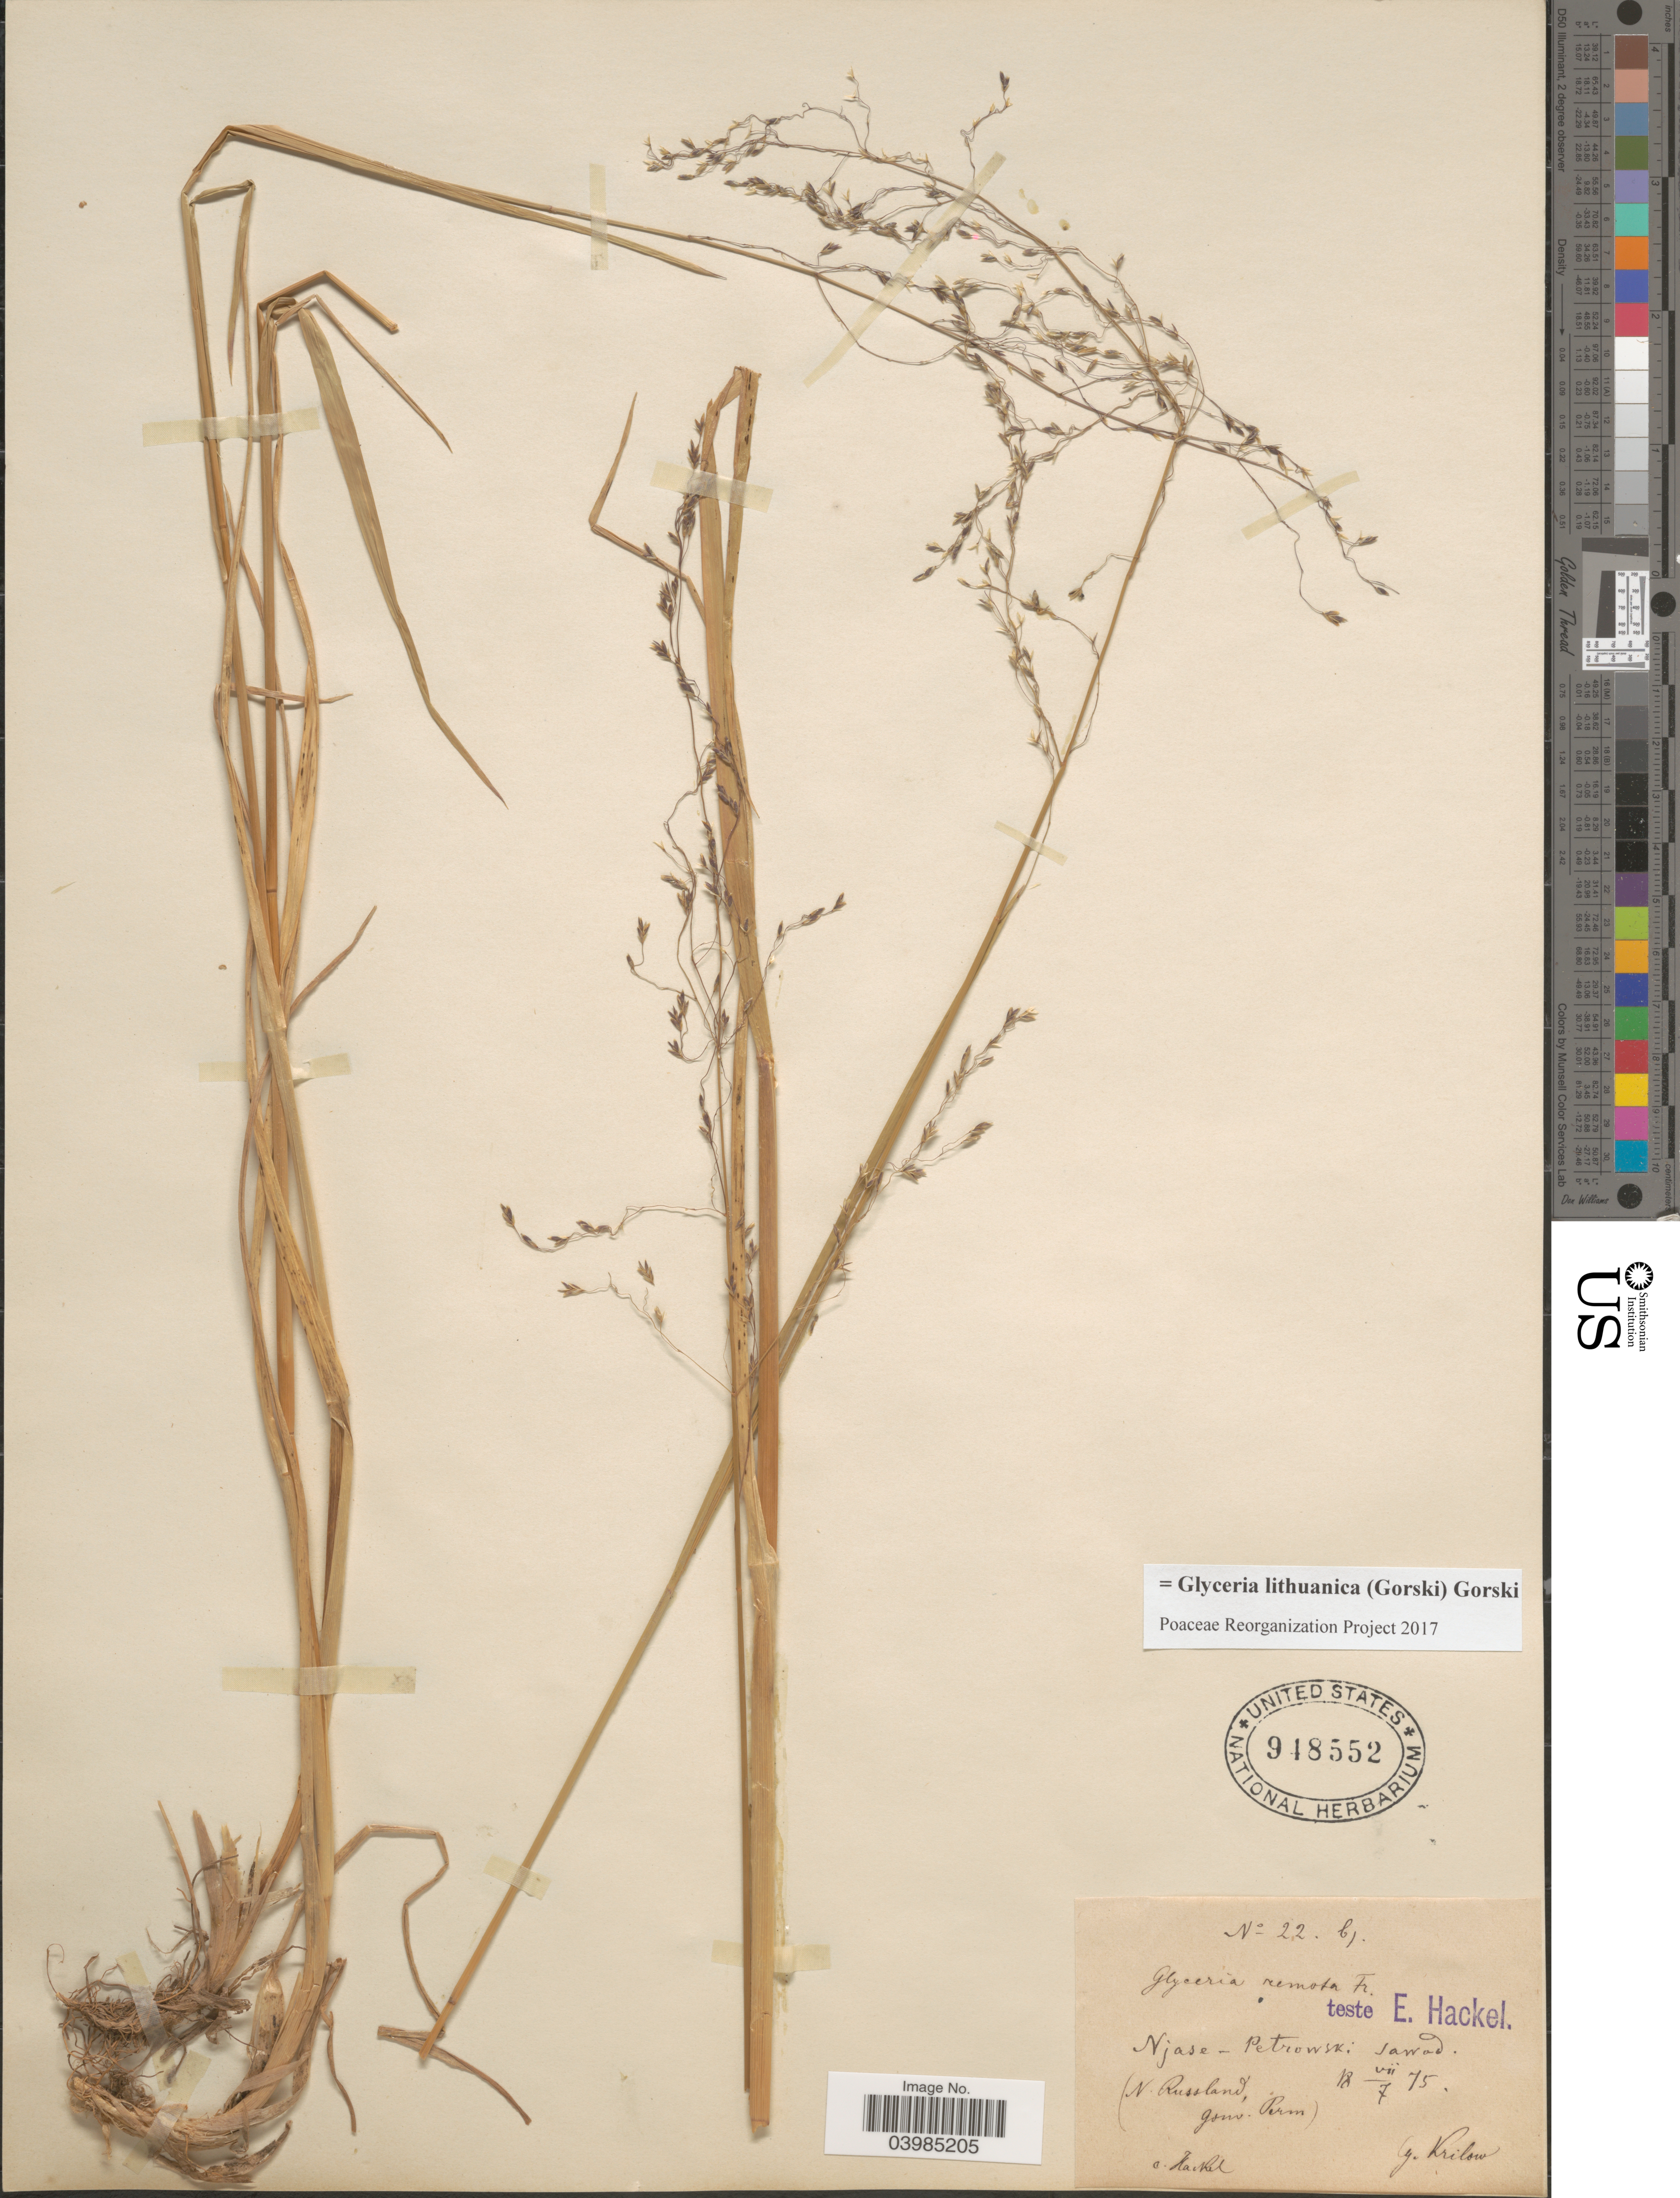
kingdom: Plantae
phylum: Tracheophyta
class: Liliopsida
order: Poales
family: Poaceae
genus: Glyceria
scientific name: Glyceria lithuanica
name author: (Gorski) Gorski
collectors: E. Hackel & Y. Krilow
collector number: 22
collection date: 1875-07-07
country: Russian Federation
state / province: Saratov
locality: Njase - Petrowsk: Sawad. (N. Russland, Gouv. Perm)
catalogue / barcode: US 948552